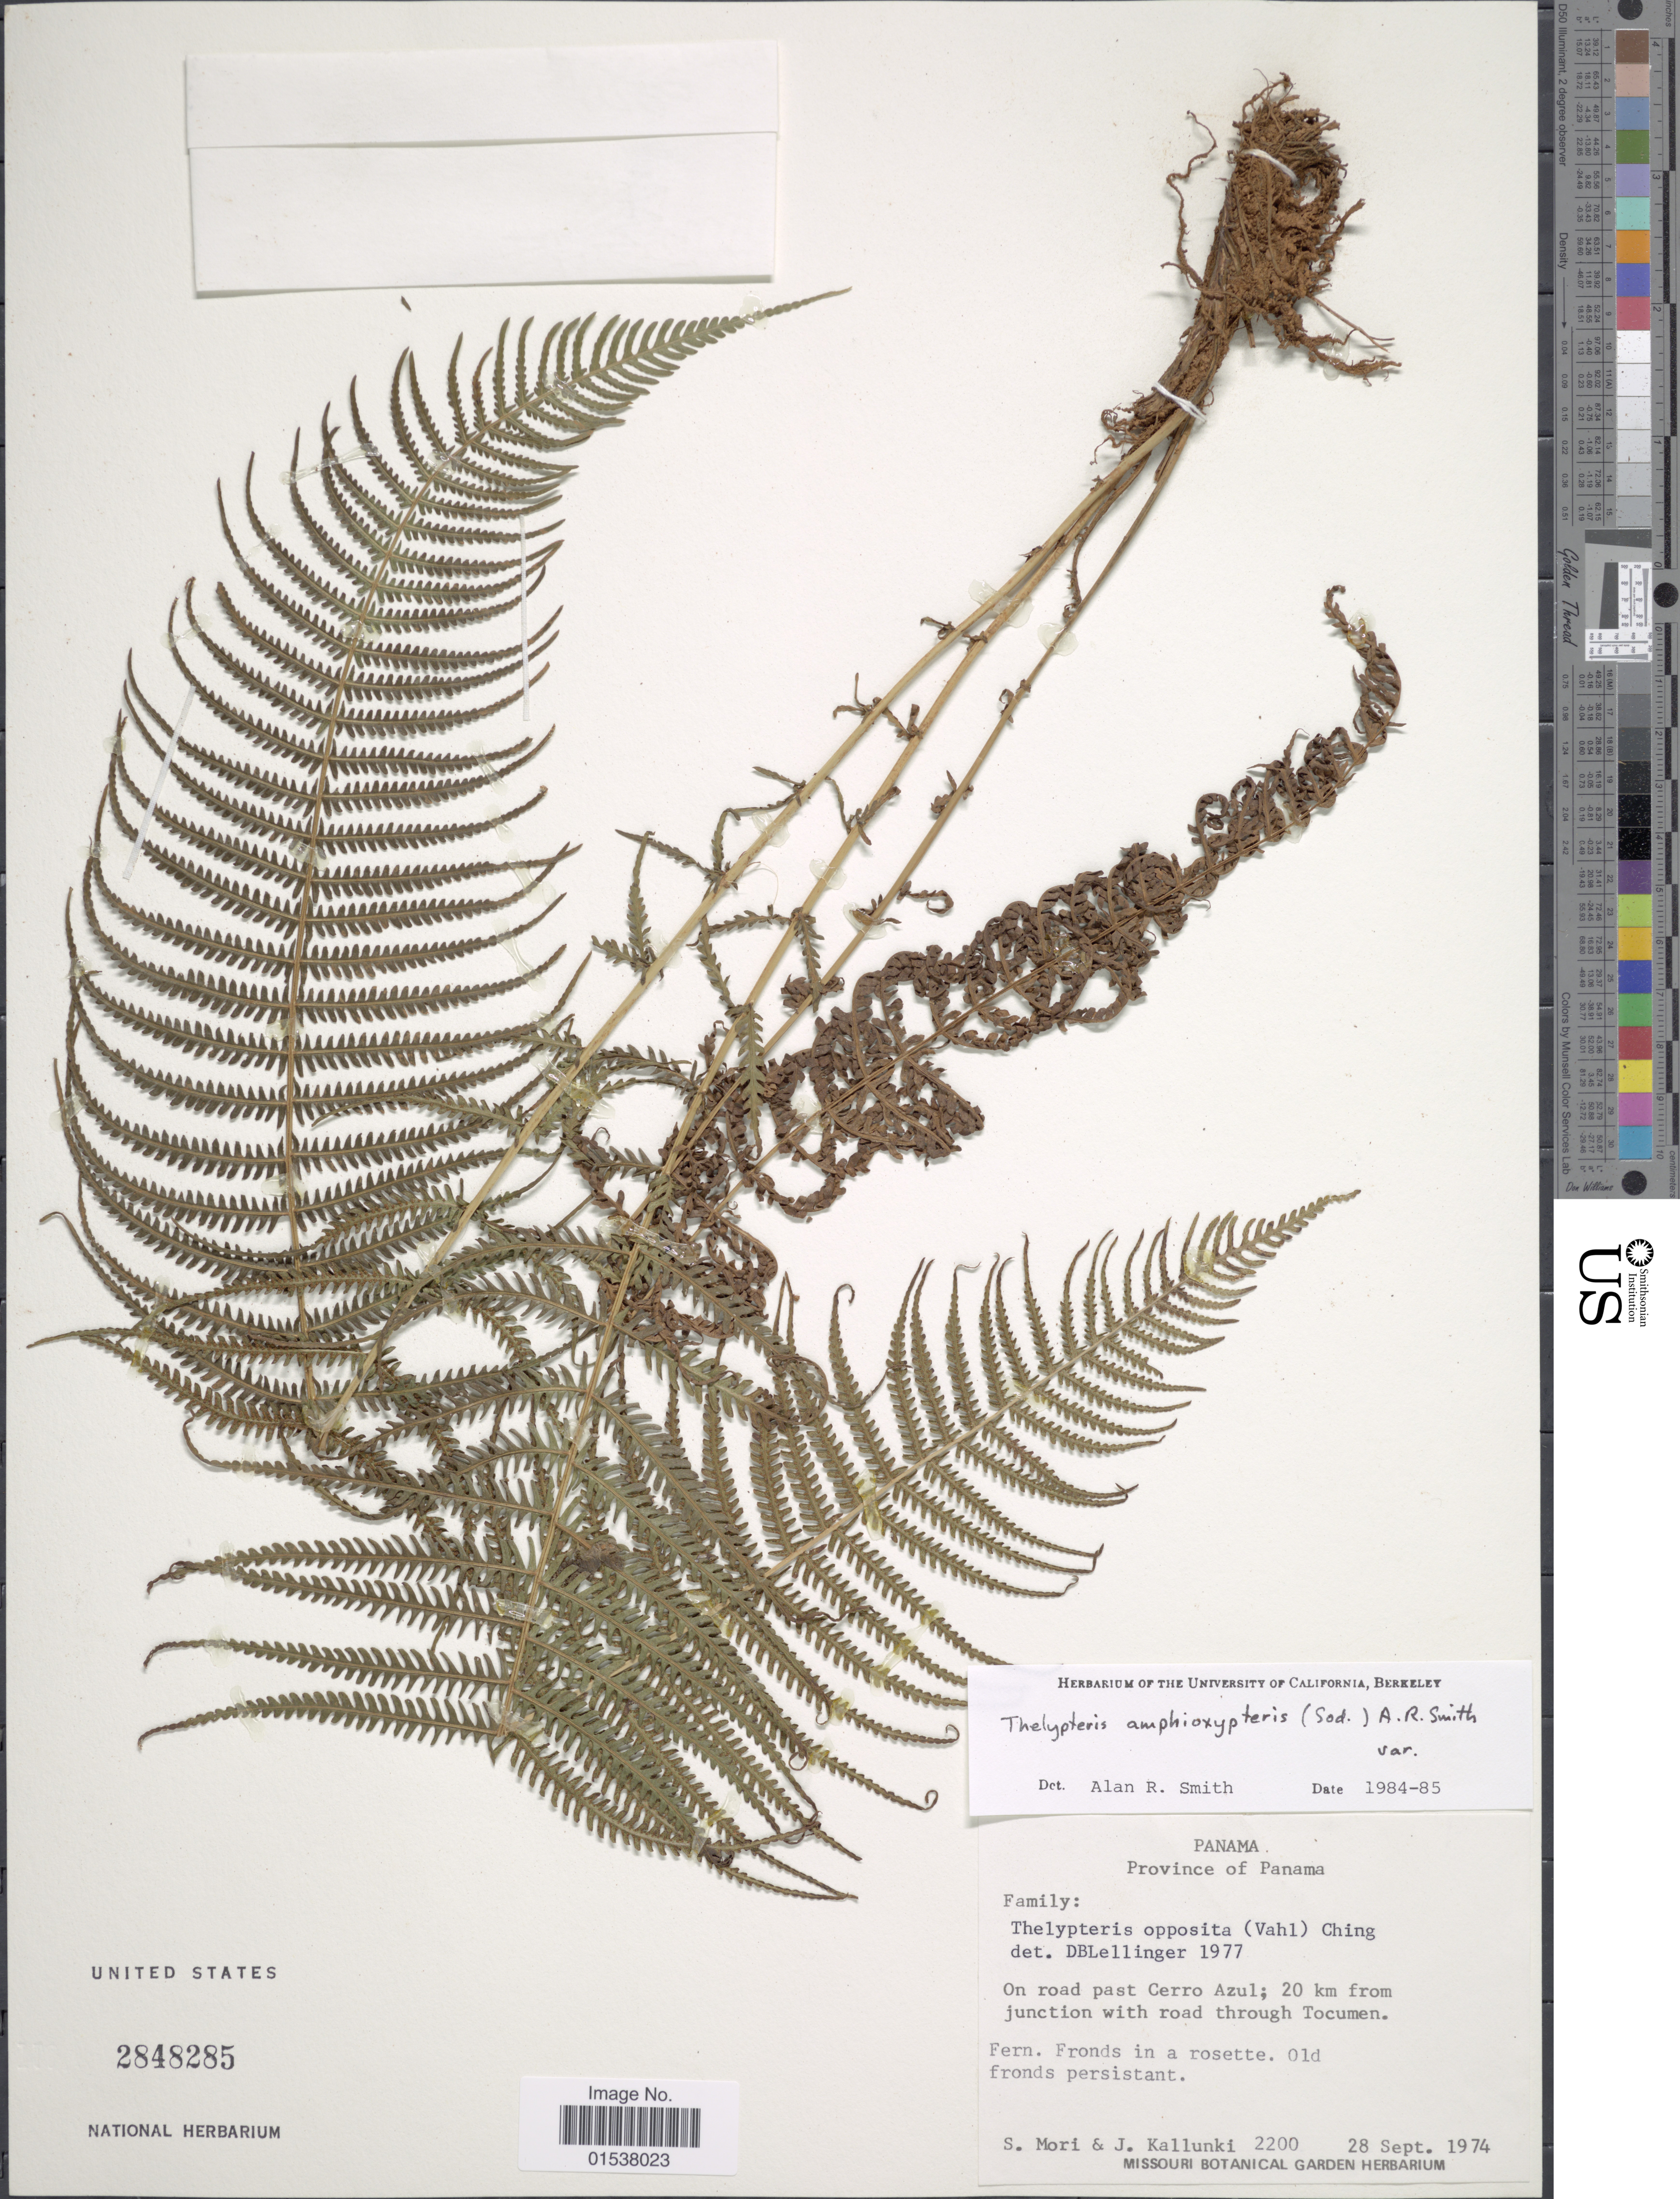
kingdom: Plantae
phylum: Tracheophyta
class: Polypodiopsida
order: Polypodiales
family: Thelypteridaceae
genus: Amauropelta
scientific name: Amauropelta amphioxypteris (Sodiro) comb. nov., ined. 2015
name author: (Sodiro)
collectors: S. Mori & J. Kallunki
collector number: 2200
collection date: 1974-09-28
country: Panama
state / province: Panamá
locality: Province of Panama, on road past Cerro Azul; 20 km from junction with road through Tocumen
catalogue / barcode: US 2848285